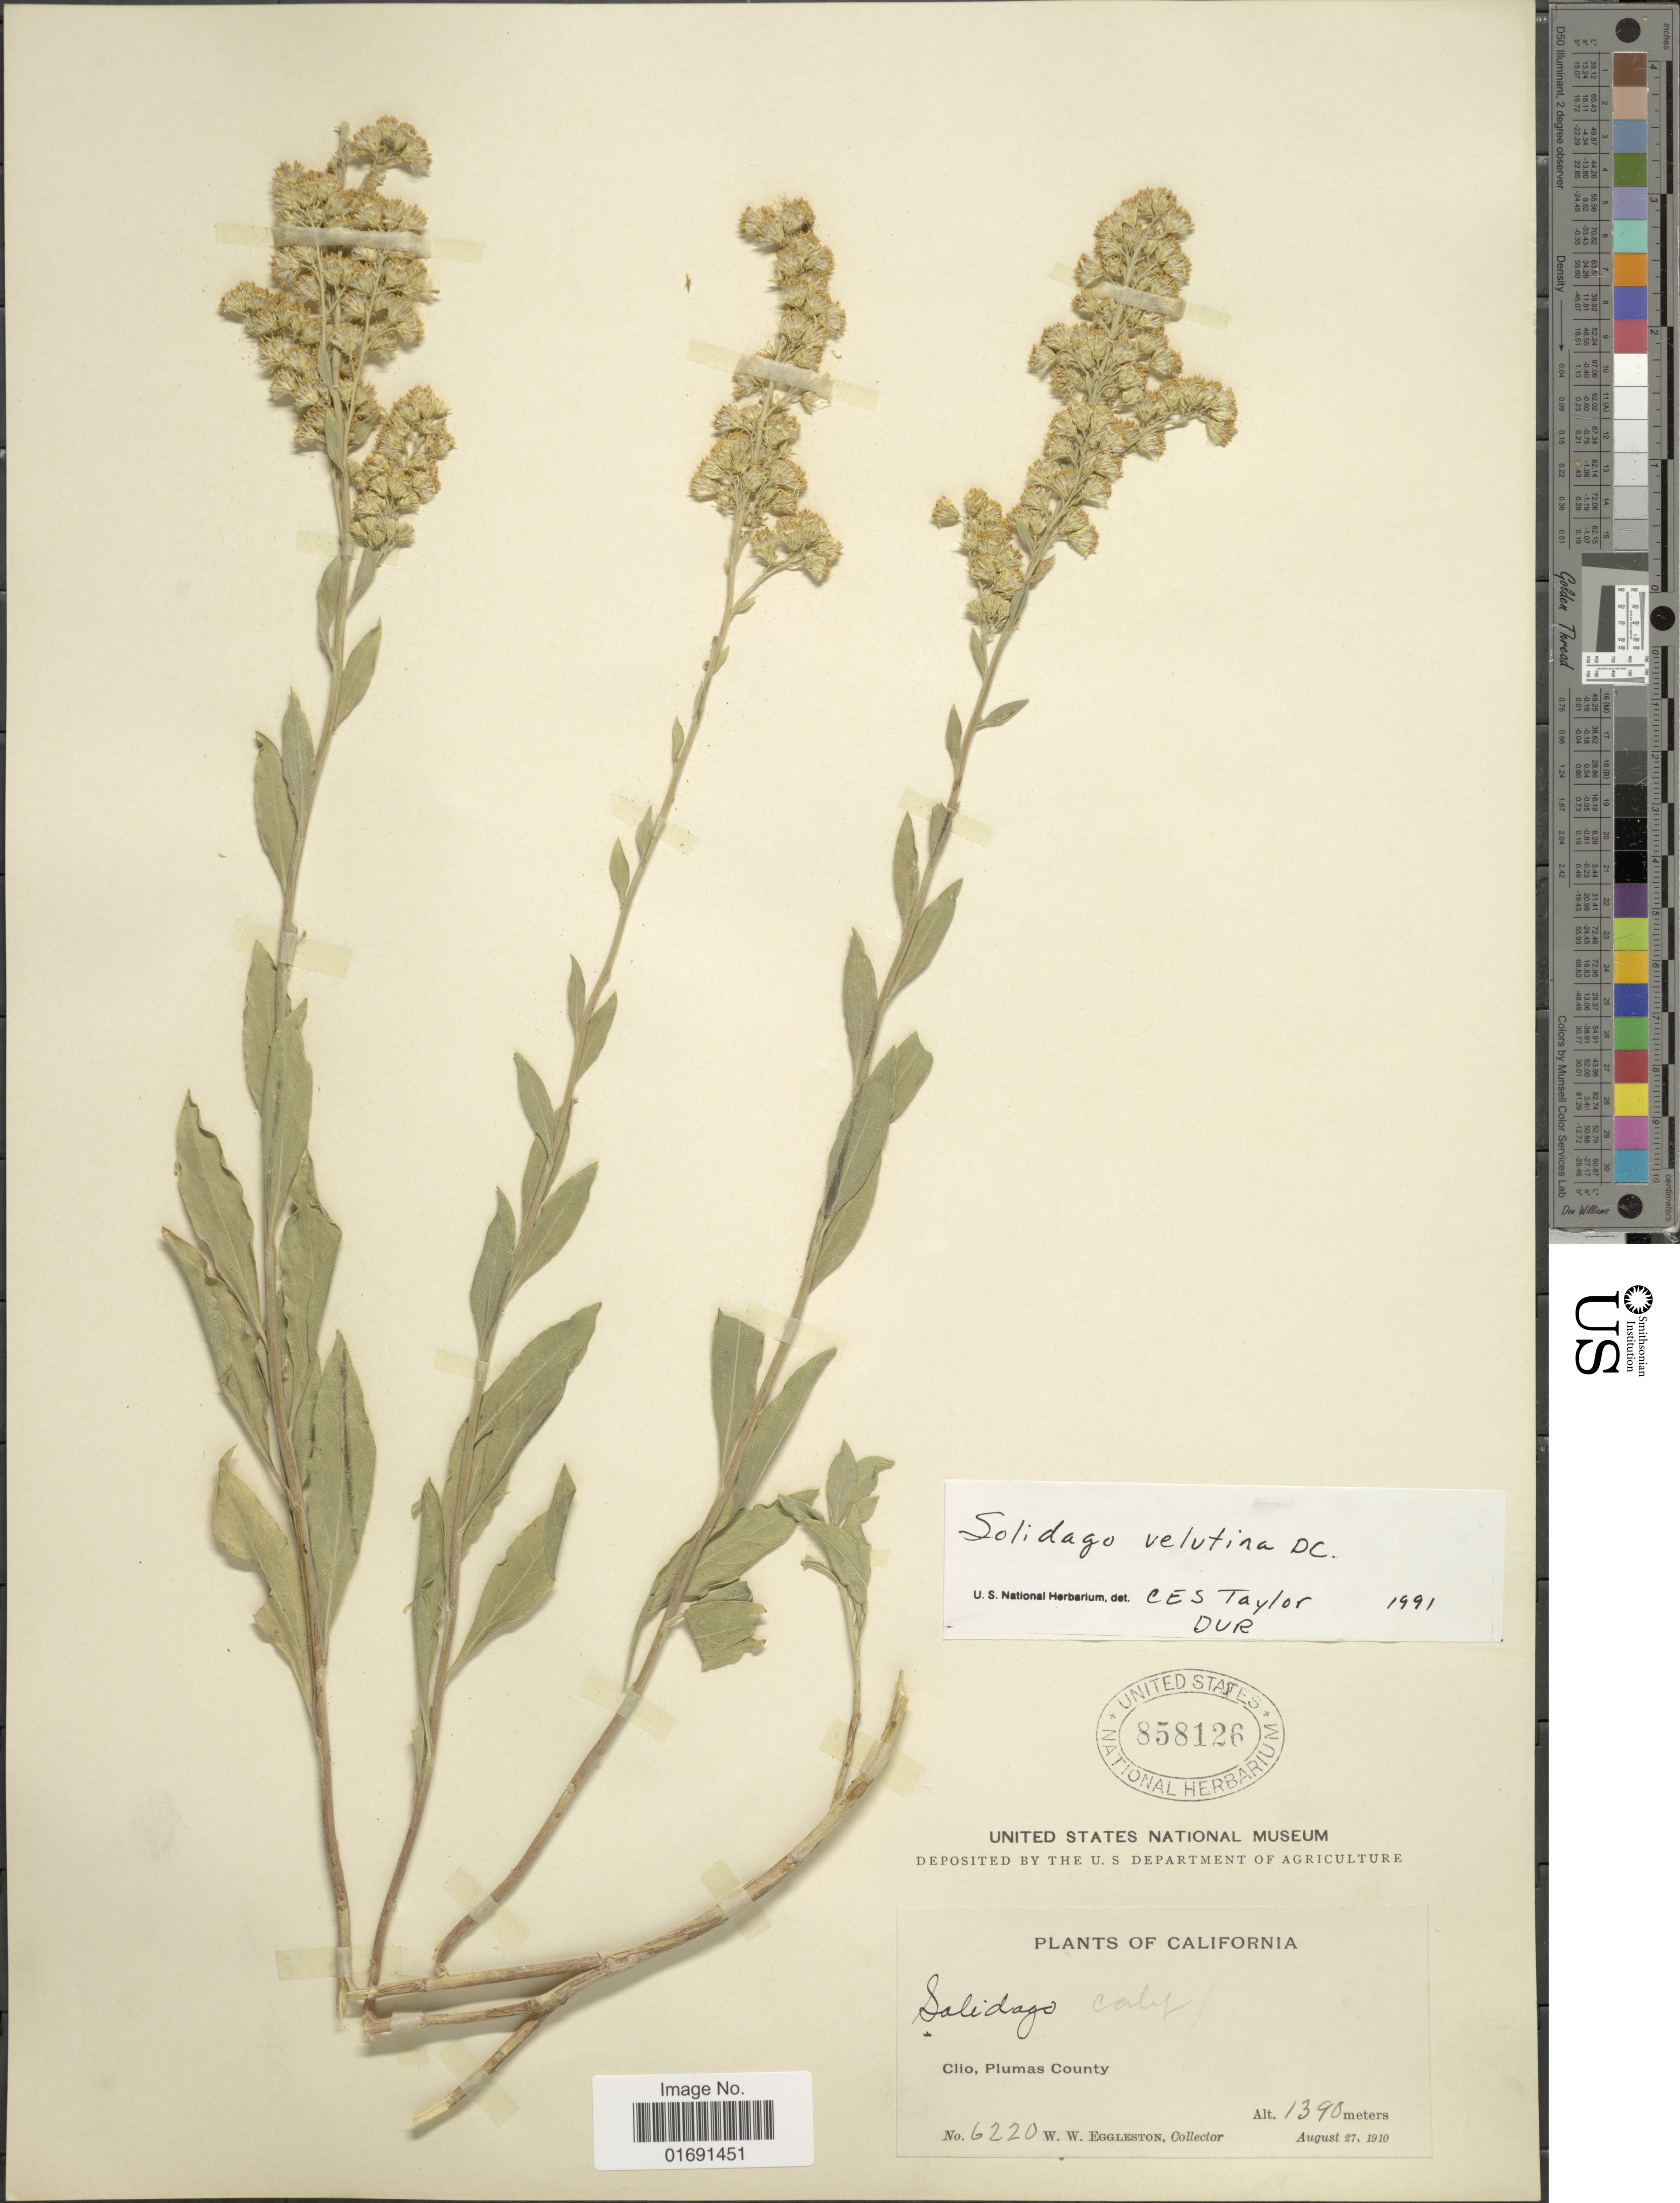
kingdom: Plantae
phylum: Tracheophyta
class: Magnoliopsida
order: Asterales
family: Asteraceae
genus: Solidago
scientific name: Solidago velutina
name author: DC.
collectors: W. W. Eggleston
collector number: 6220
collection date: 1910-08-27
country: United States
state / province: California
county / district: Plumas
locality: Clio, Plumas County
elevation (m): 1390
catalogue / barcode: US 858126